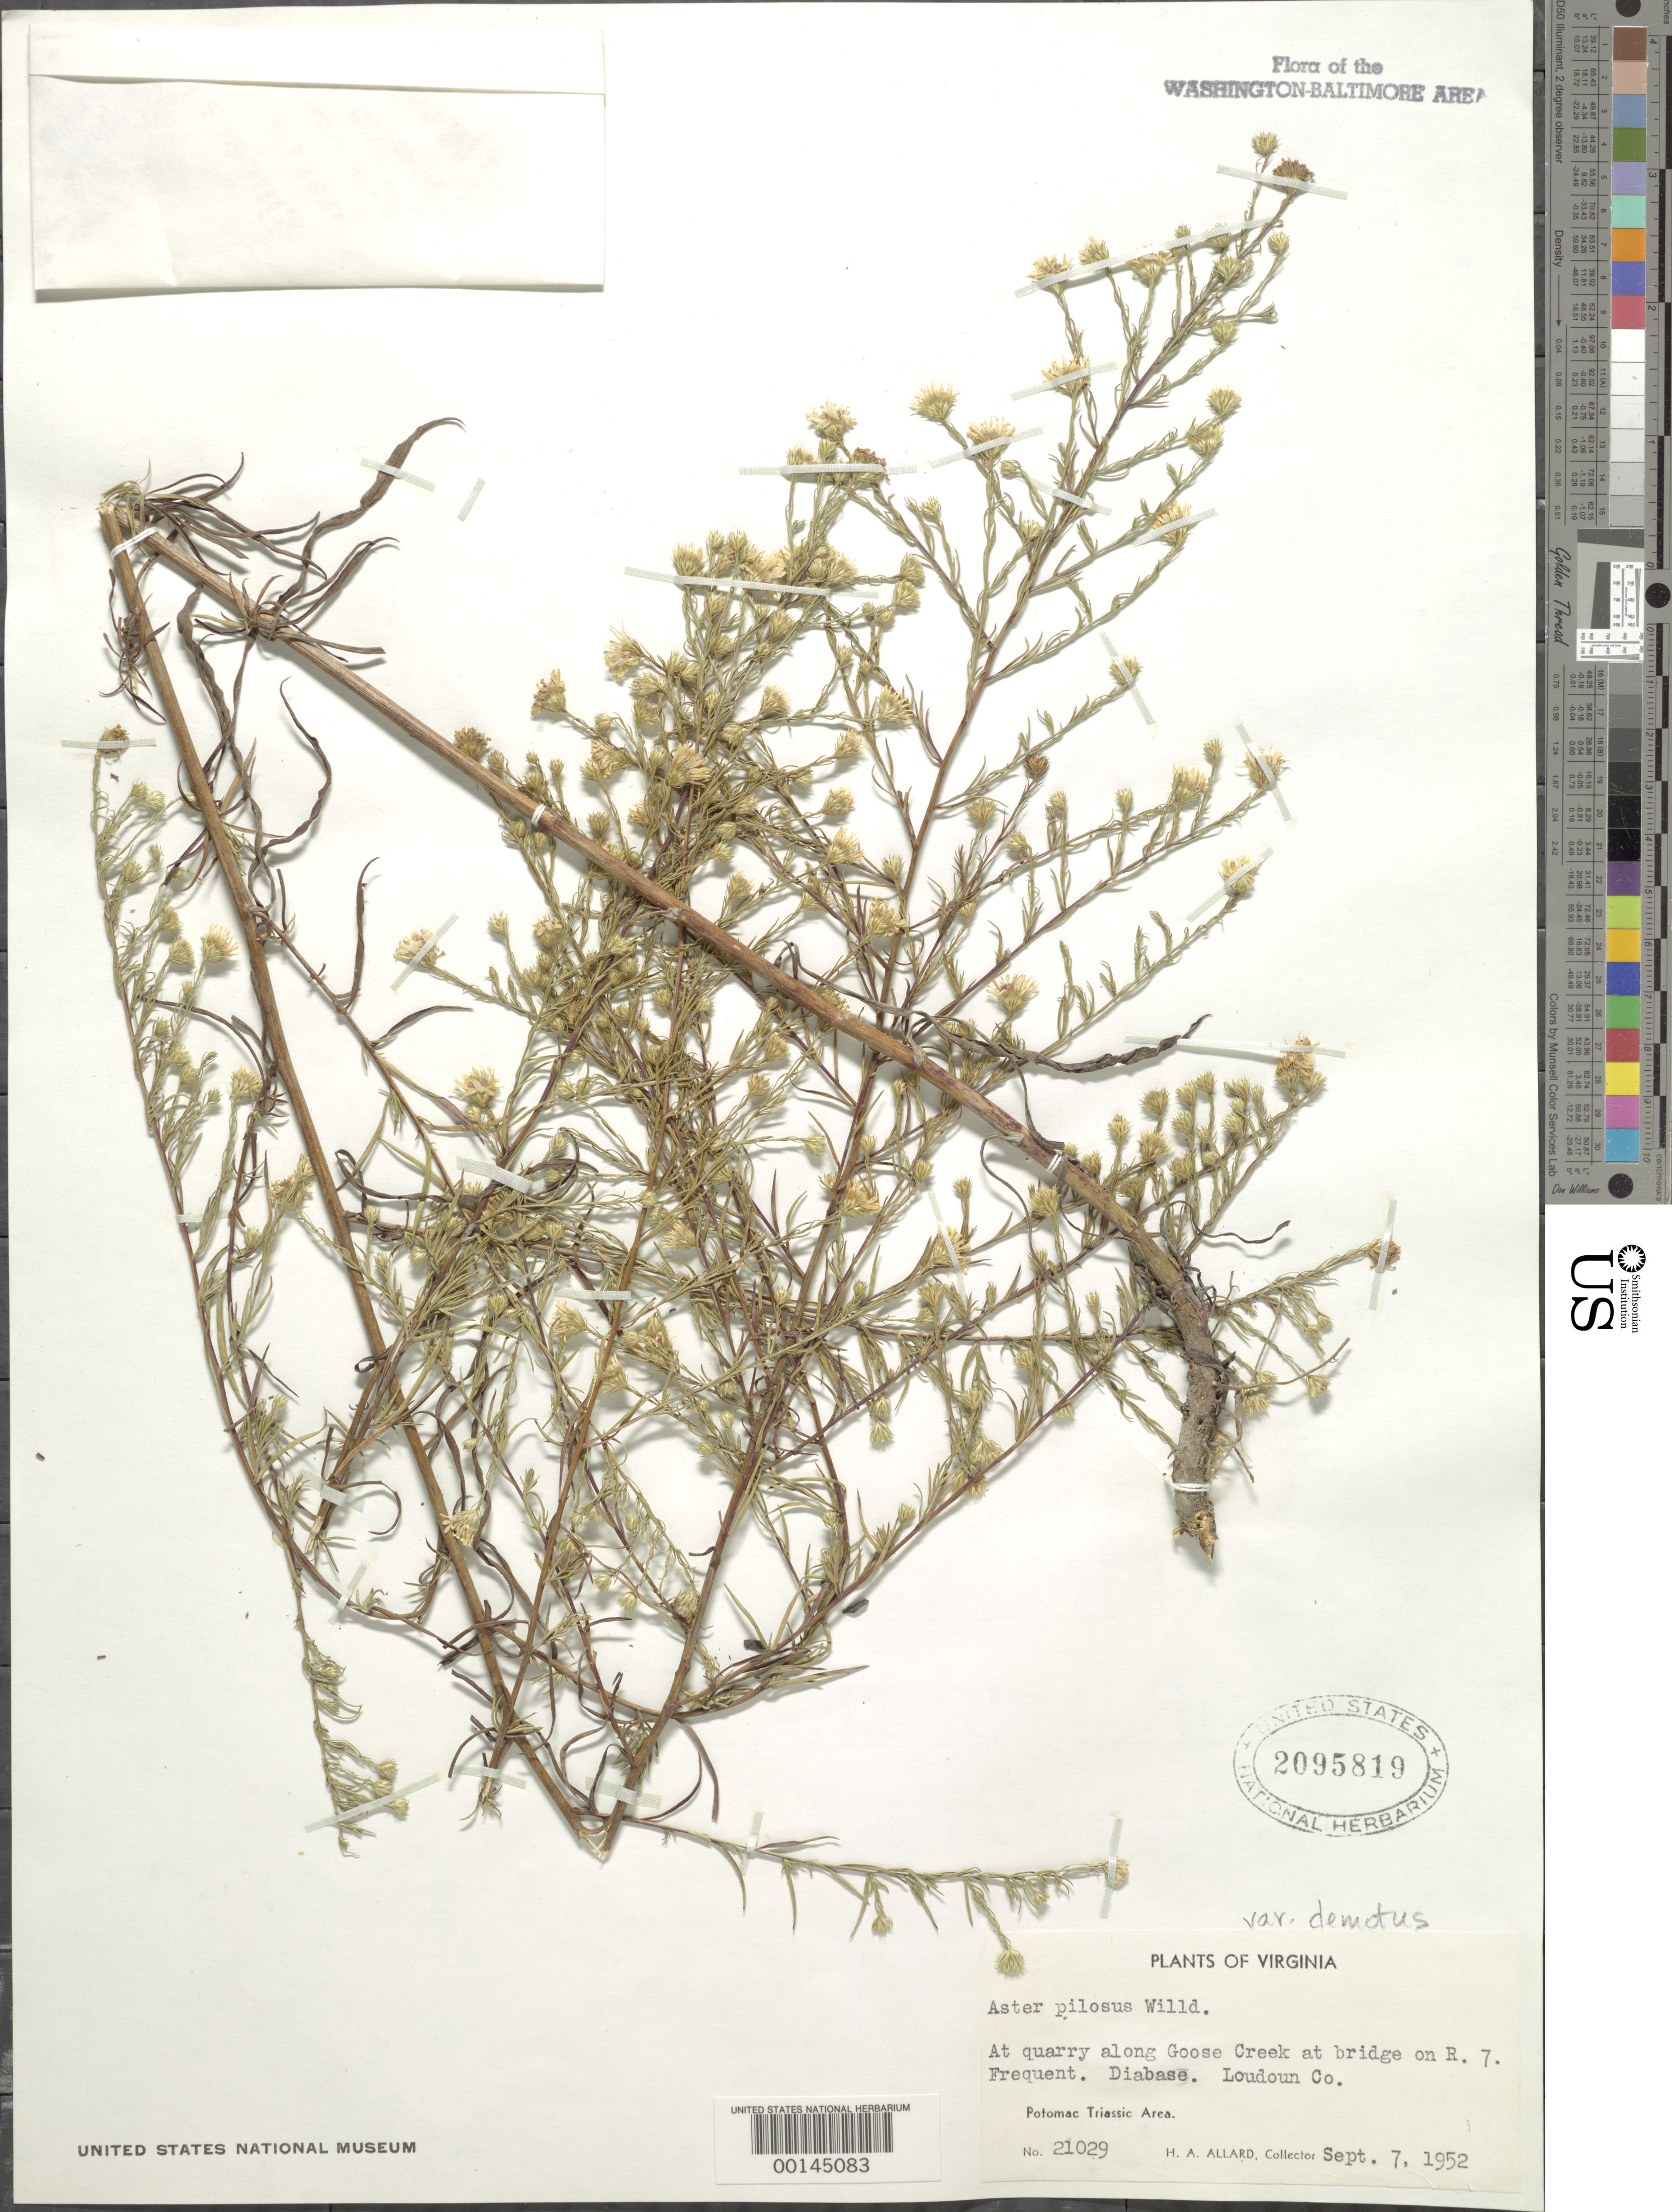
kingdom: Plantae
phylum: Tracheophyta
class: Magnoliopsida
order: Asterales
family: Asteraceae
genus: Symphyotrichum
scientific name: Symphyotrichum pilosum var. pringlei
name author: (A. Gray) G.L. Nesom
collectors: H. A. Allard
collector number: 21029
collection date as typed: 07 Sep 1952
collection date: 1952-09-07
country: United States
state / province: Virginia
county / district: Loudoun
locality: Goose Creek at Rt. 7 Bridge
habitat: Quarry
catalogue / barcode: US 2095819